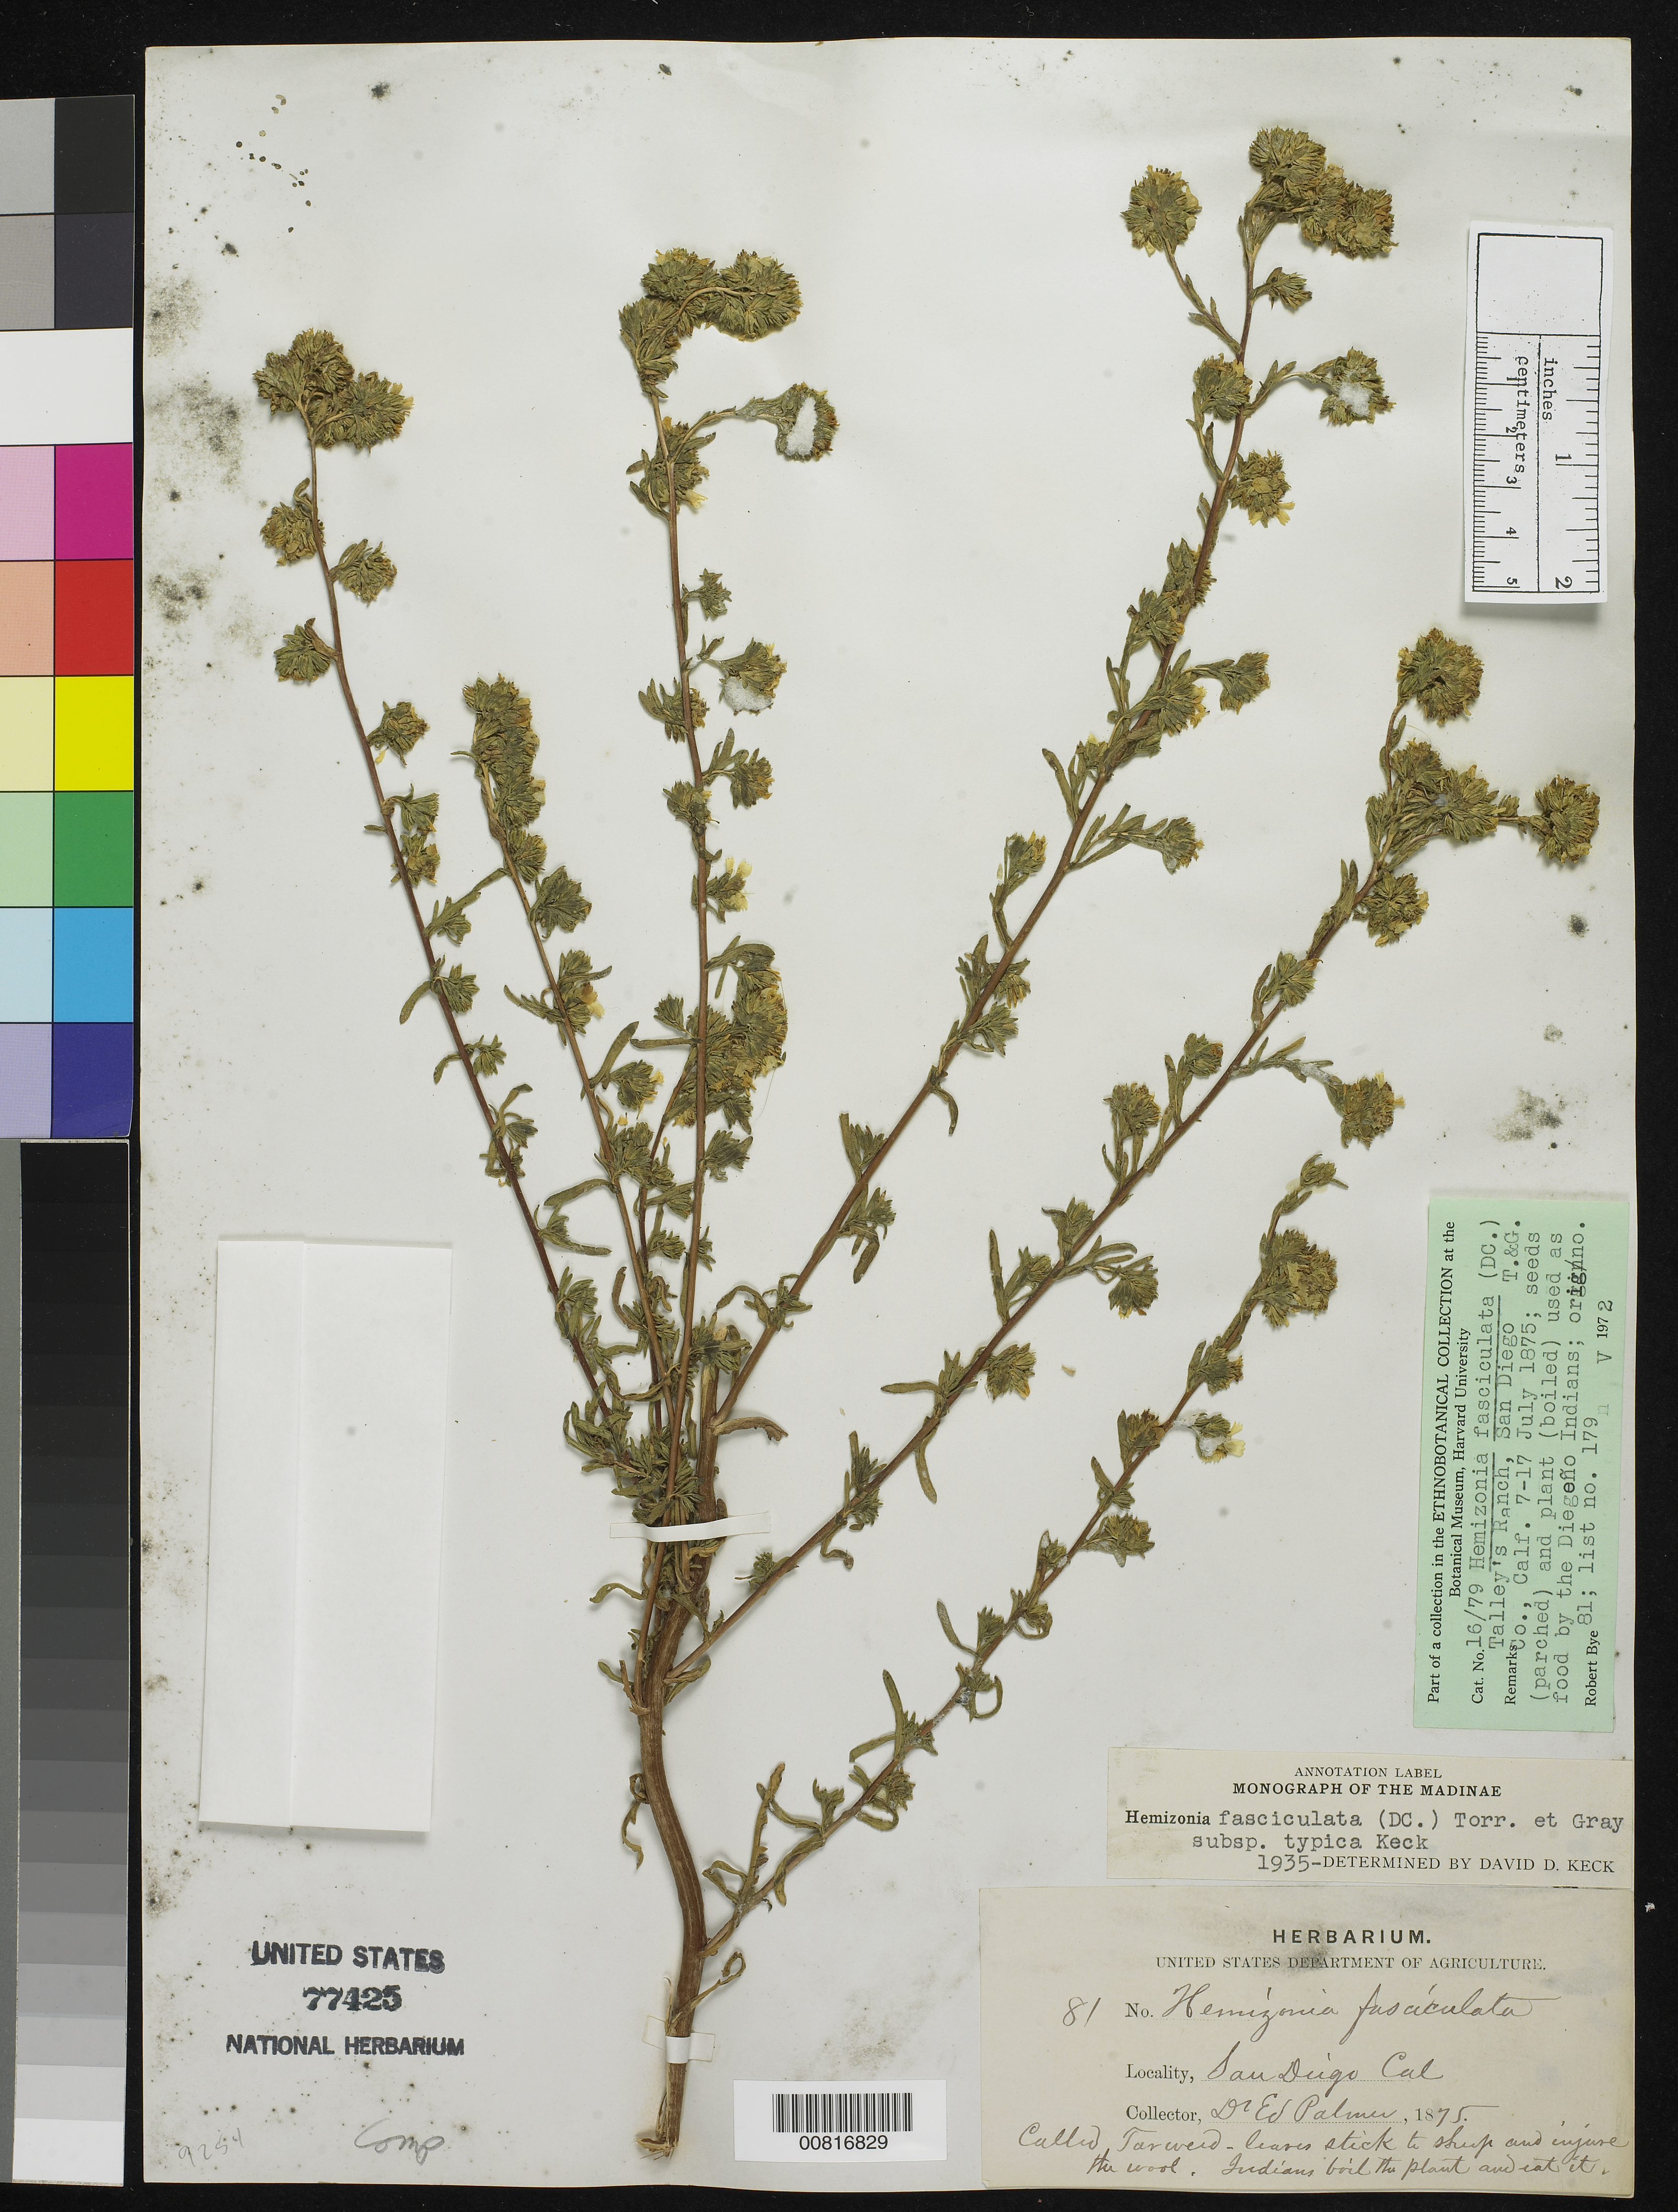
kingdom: Plantae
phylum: Tracheophyta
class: Magnoliopsida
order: Asterales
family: Asteraceae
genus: Deinandra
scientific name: Deinandra fasciculata subsp. fasciculata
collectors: E. Palmer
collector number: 81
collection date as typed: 07 Jul 1875 to 17 Jul 1875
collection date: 1875-07-07/1875-07-17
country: United States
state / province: California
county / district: San Diego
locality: Talley's Ranch, San Diego County, California.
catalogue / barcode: US 77425